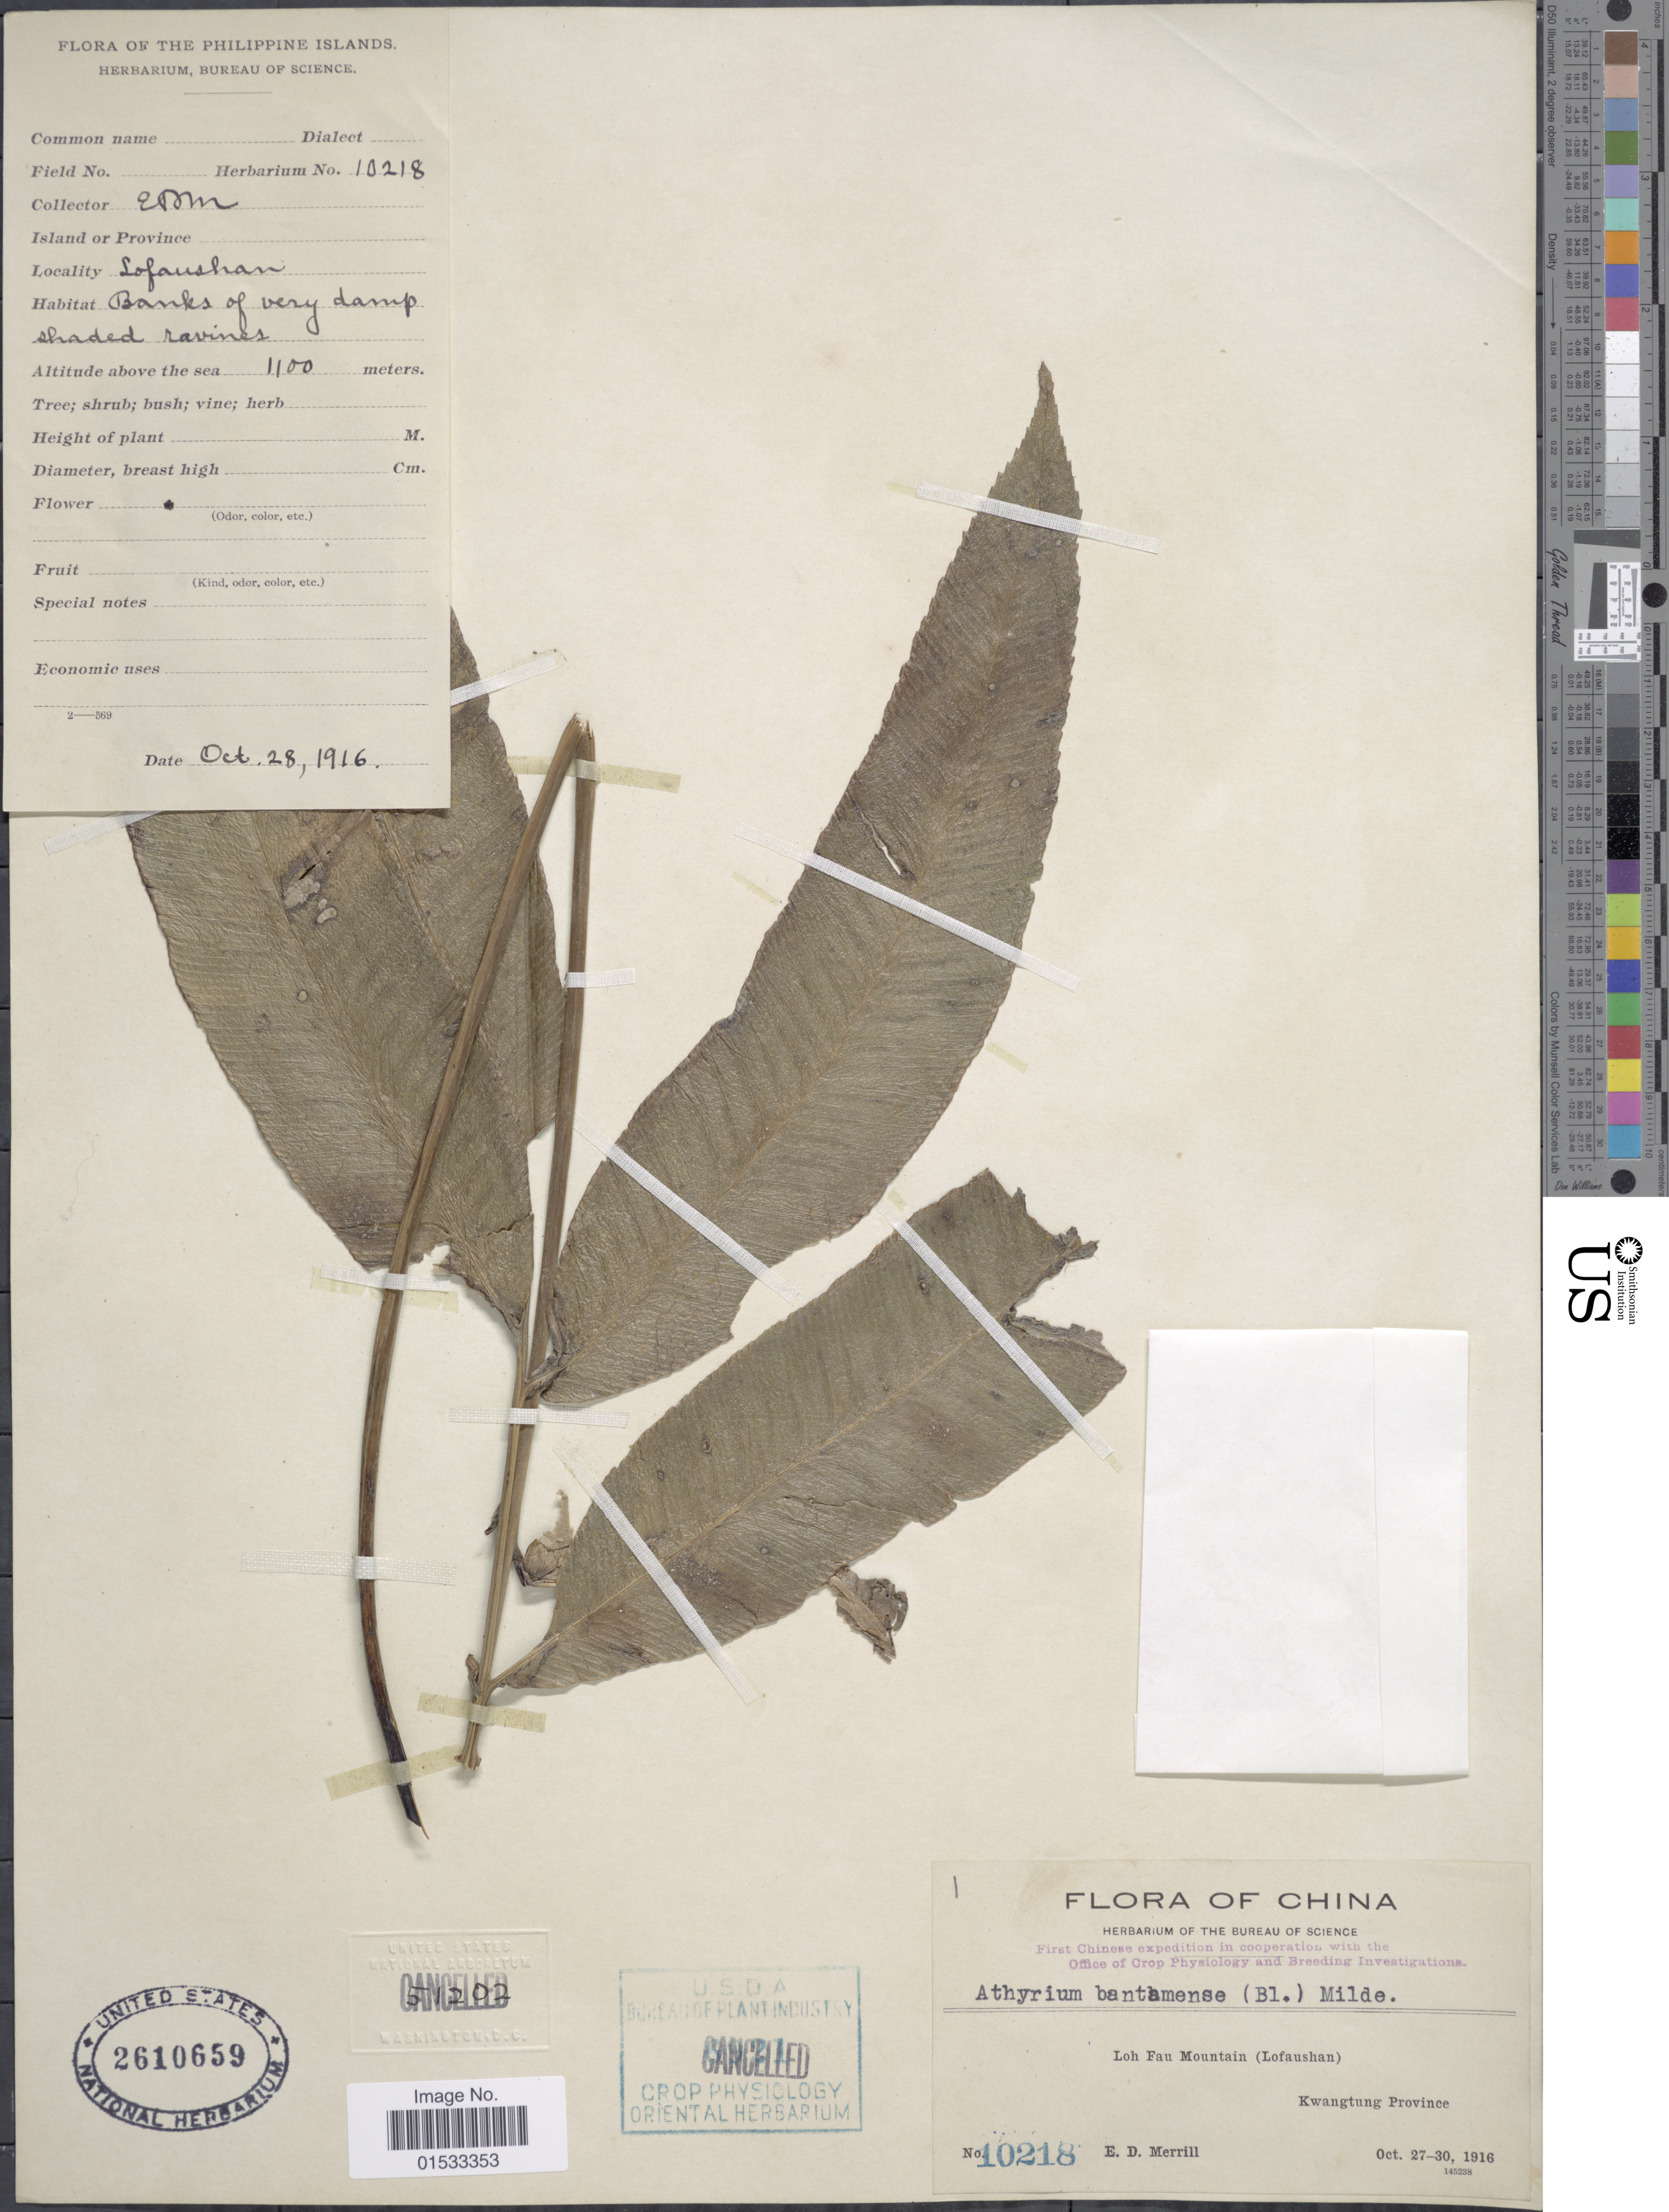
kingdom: Plantae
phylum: Tracheophyta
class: Polypodiopsida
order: Polypodiales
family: Athyriaceae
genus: Diplazium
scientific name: Diplazium bantamense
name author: Blume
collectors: E. D. Merrill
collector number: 10218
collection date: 1916-10-27/1916-10-30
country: China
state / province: Guangdong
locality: Loh Fau Mountain (Lofaushan), Kwangtung Province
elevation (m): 1100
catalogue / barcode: US 2610659